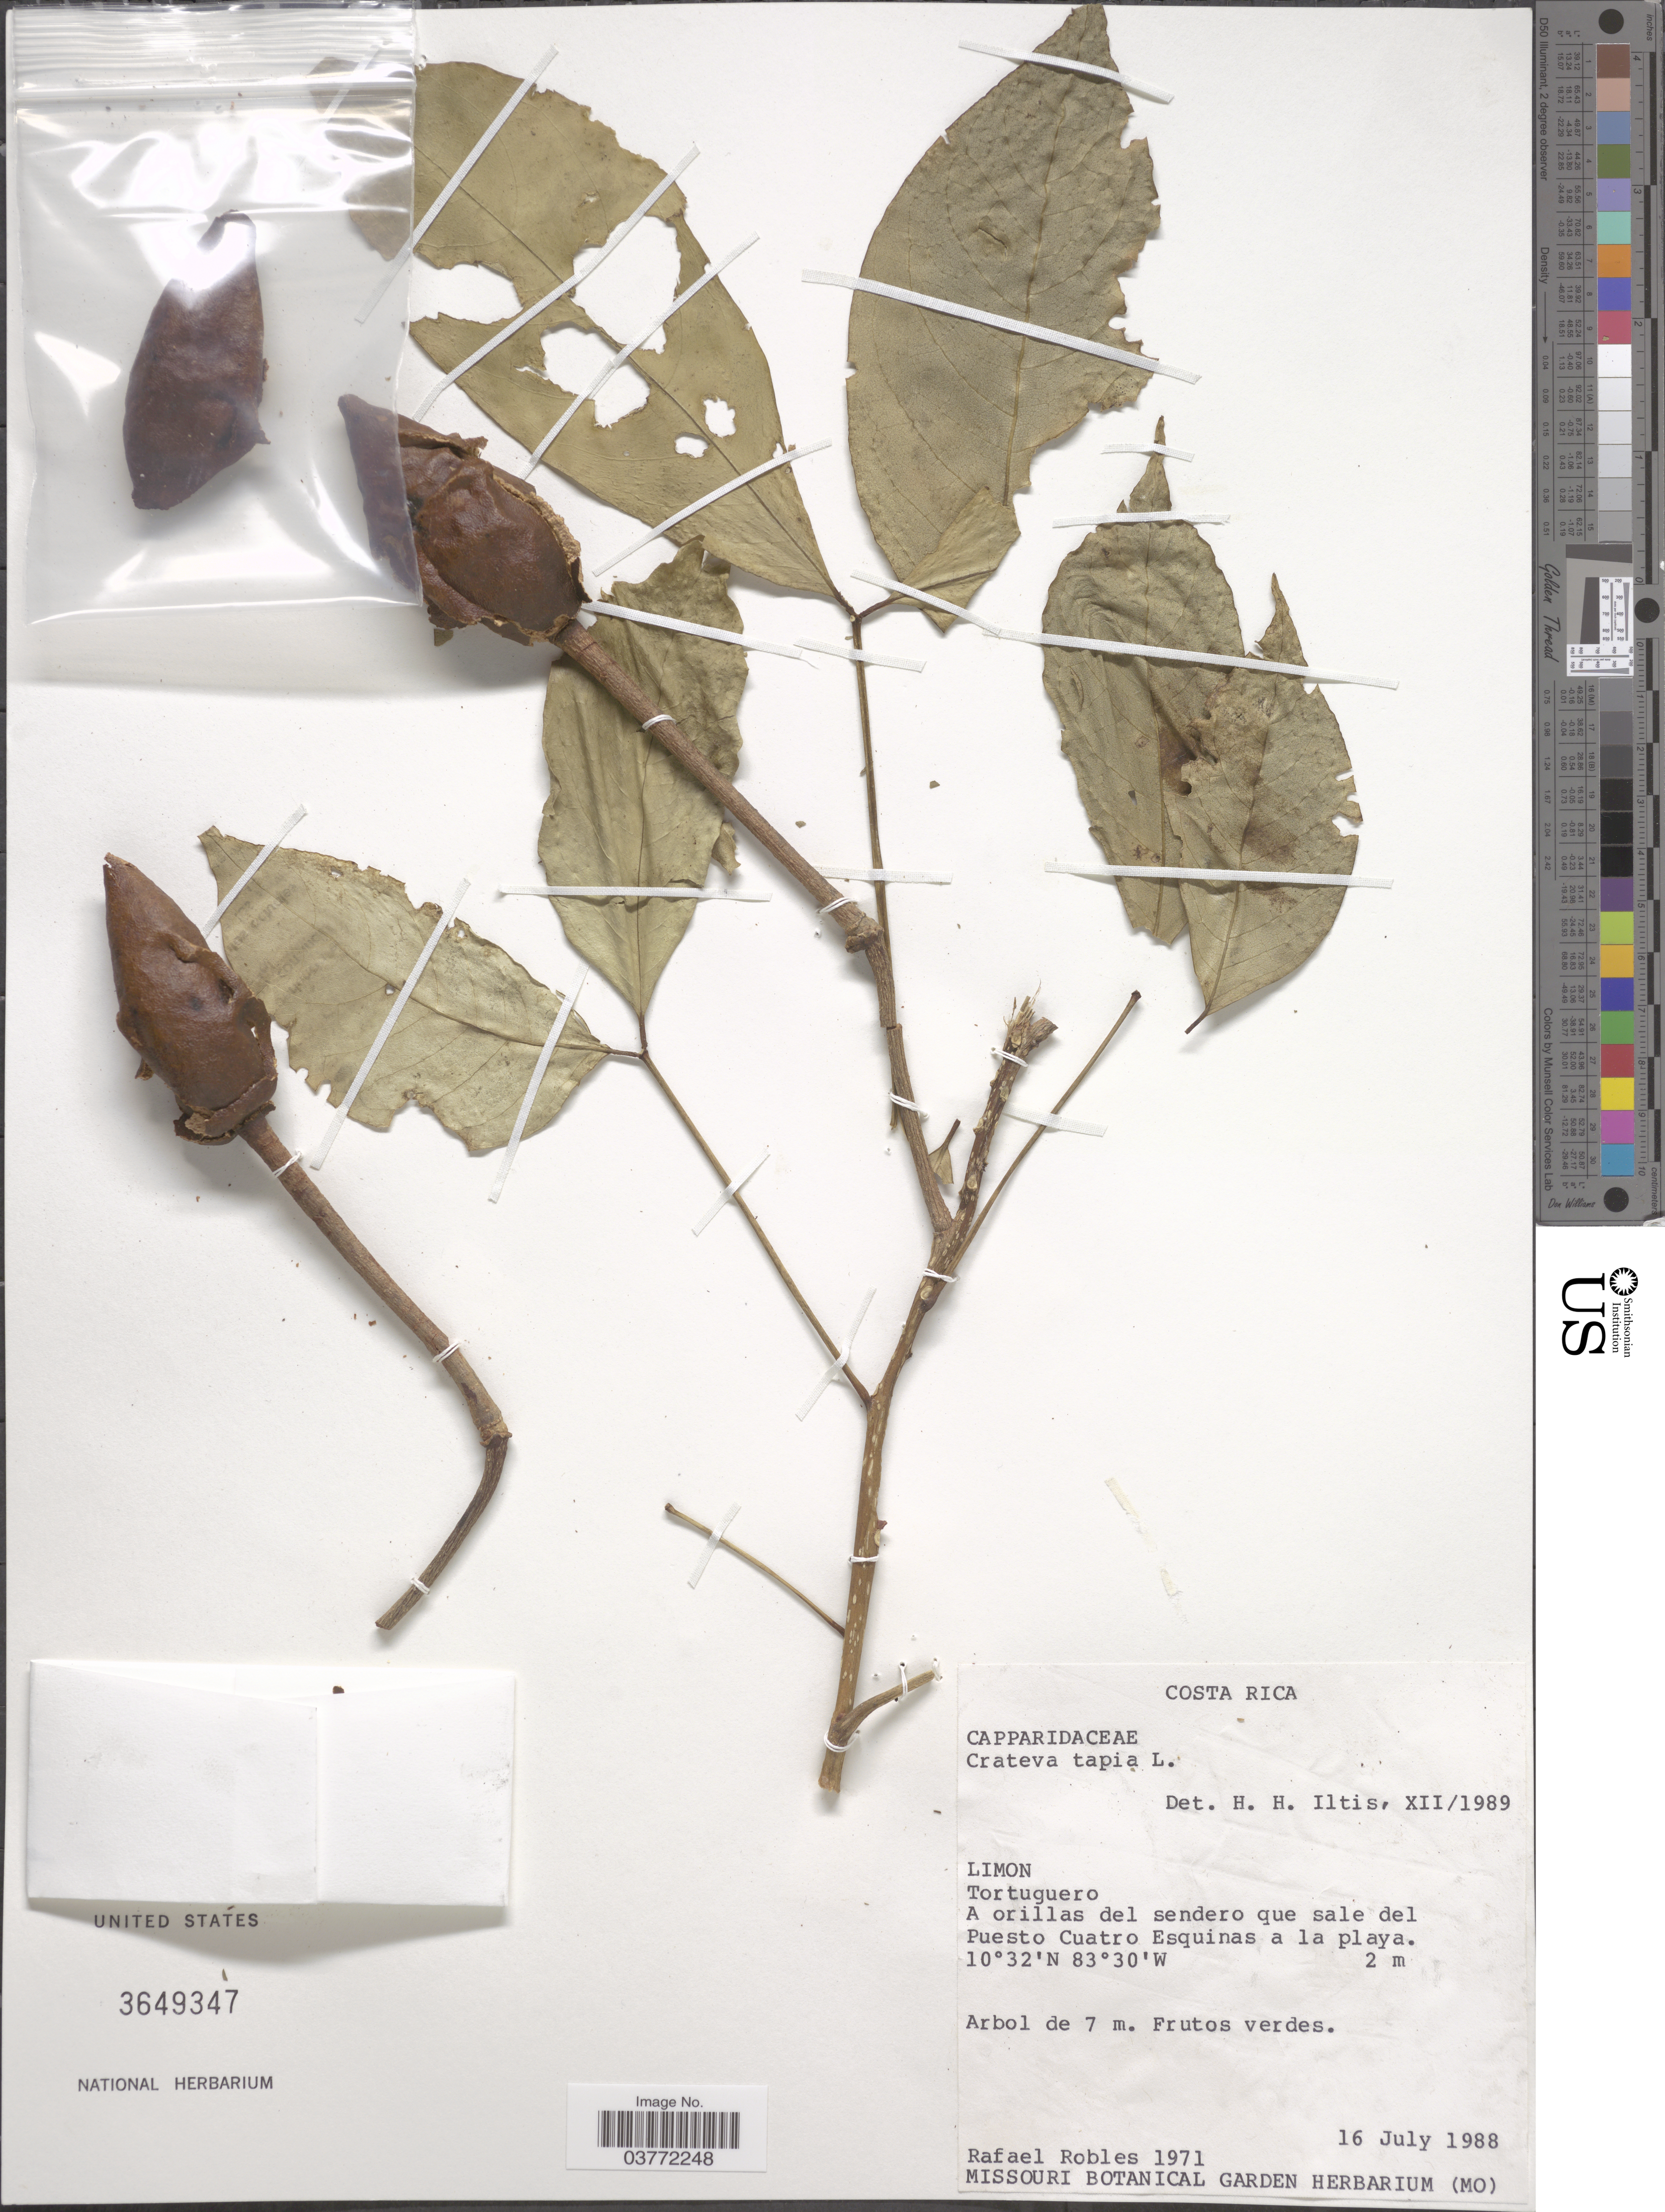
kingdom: Plantae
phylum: Tracheophyta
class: Magnoliopsida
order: Brassicales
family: Capparaceae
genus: Crateva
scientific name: Crateva tapia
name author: L.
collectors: R. Robles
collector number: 1971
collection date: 1988-07-16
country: Costa Rica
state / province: Limón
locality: Tortuguero. A orillas del sendero que sale del Puesto Cuatro Esquinas a la playa.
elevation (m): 2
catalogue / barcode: US 3649347